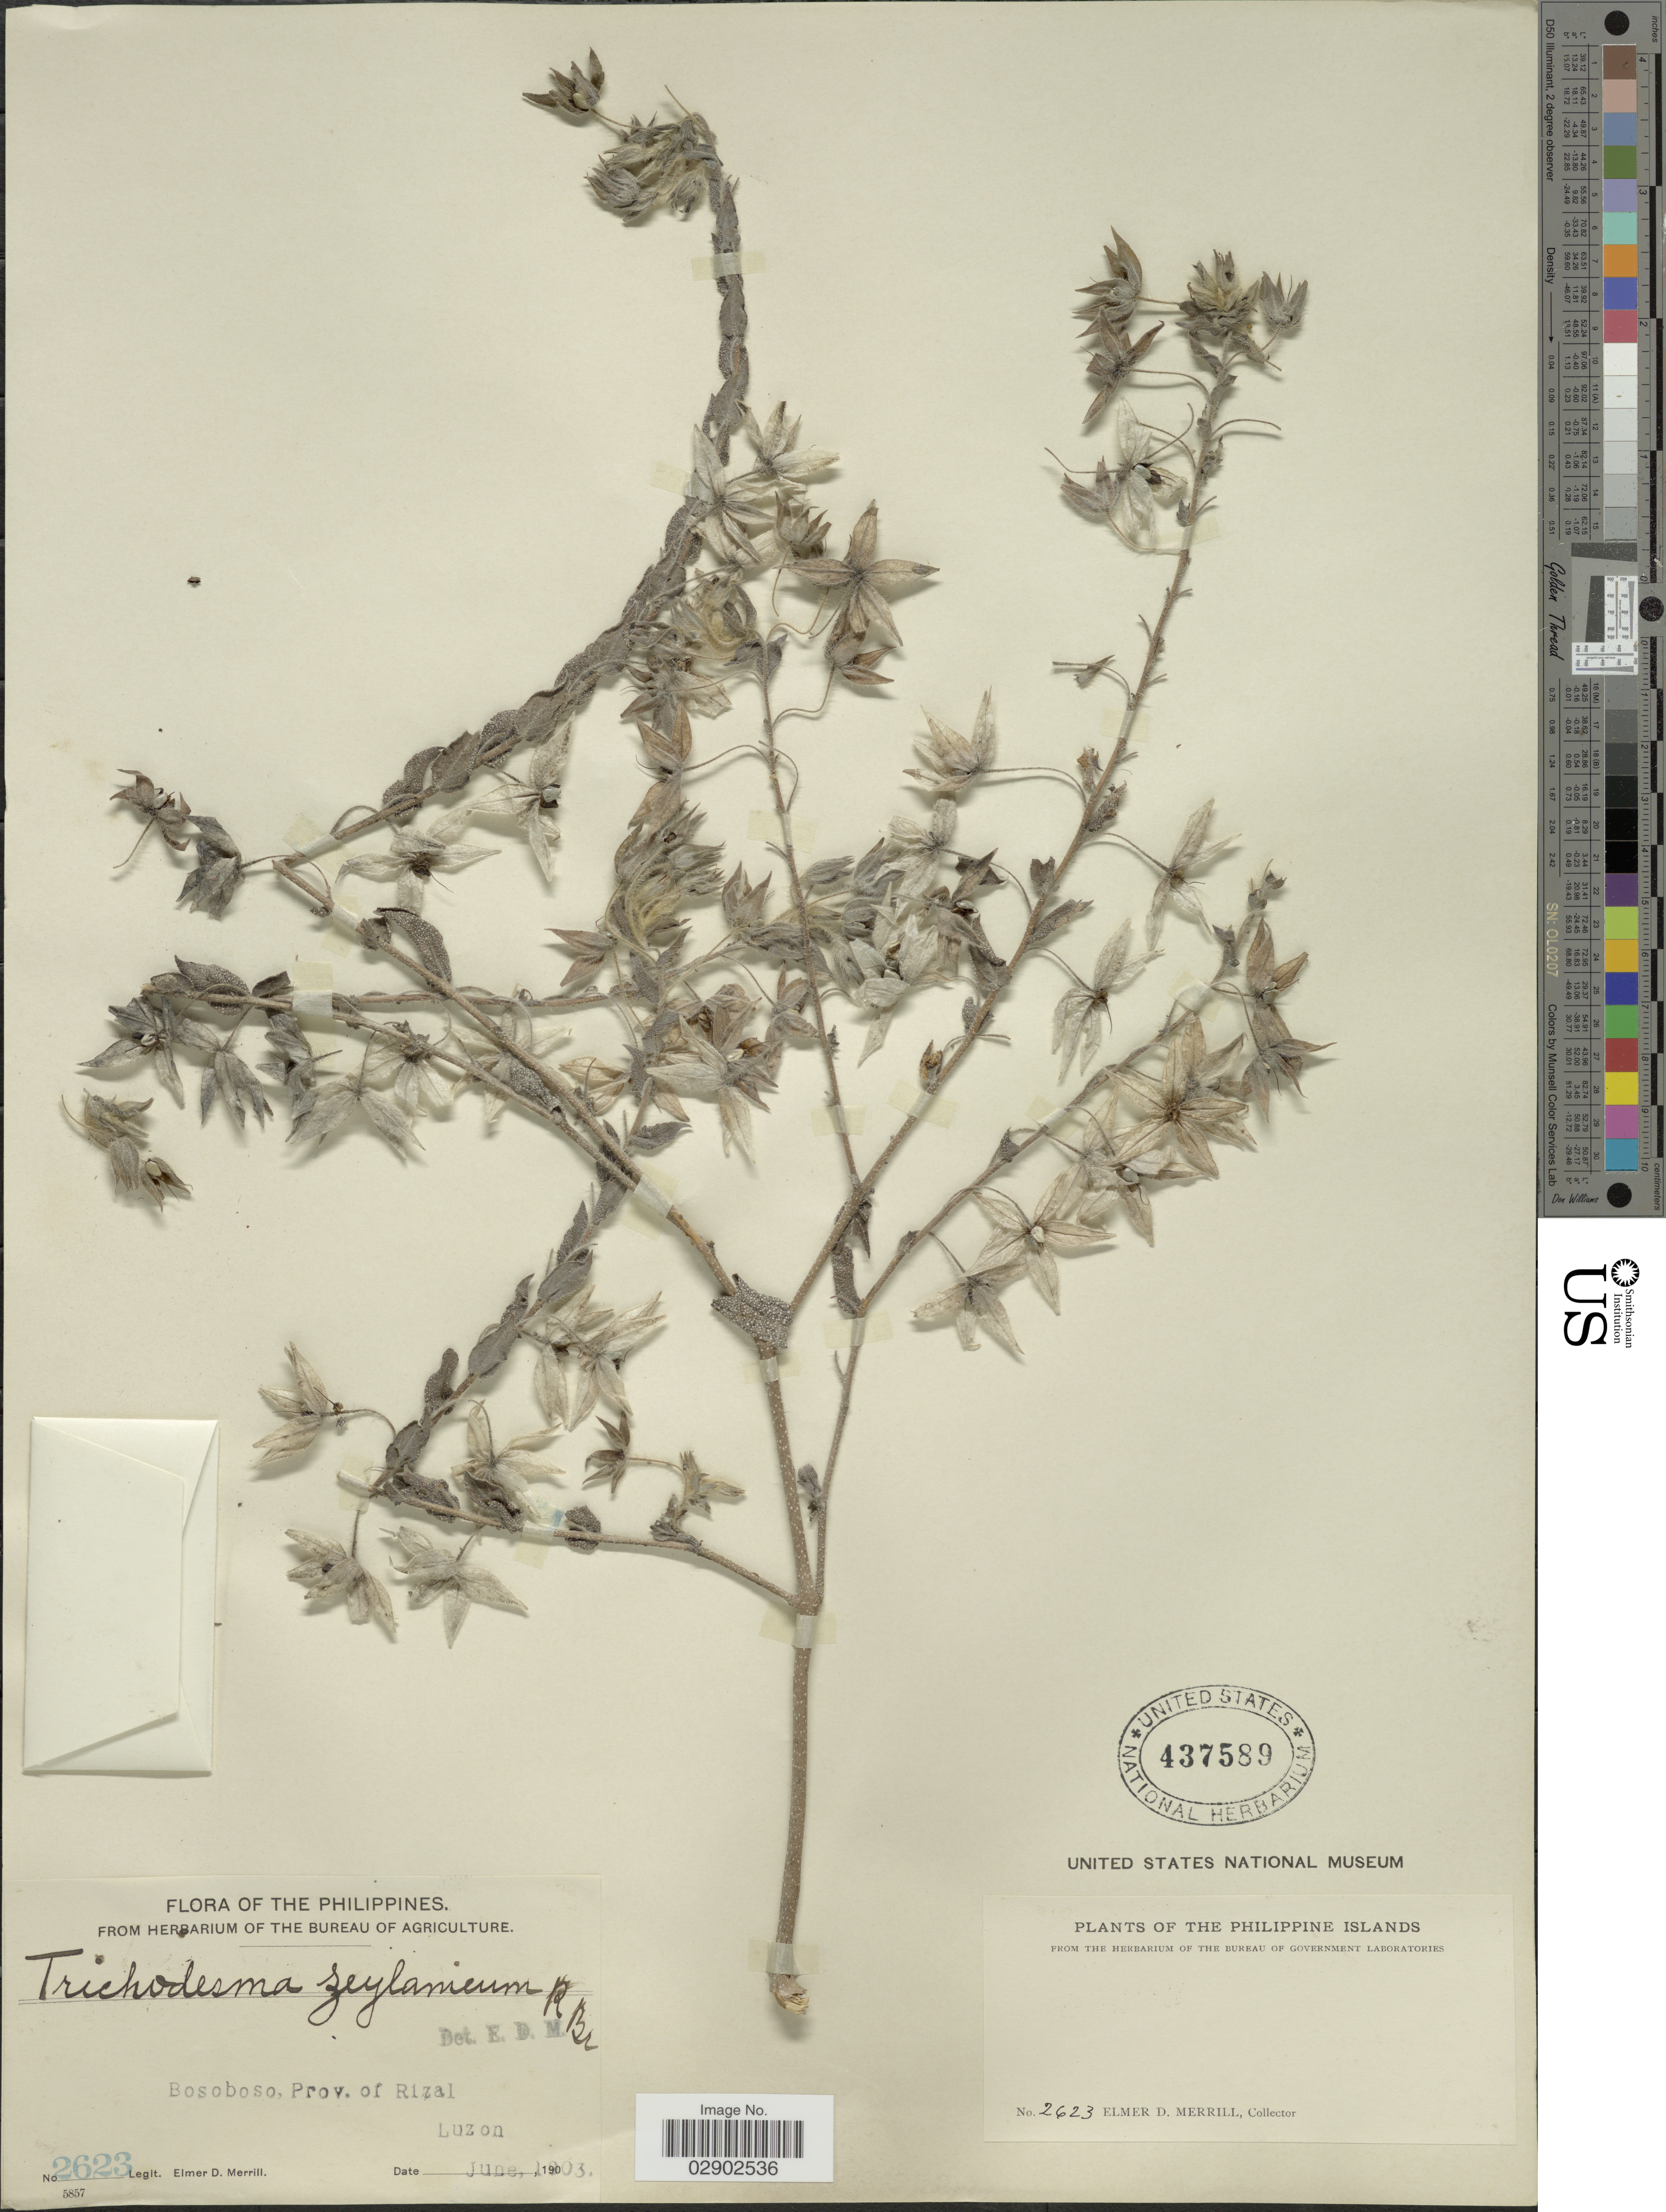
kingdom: Plantae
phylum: Tracheophyta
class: Magnoliopsida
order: Boraginales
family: Boraginaceae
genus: Trichodesma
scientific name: Trichodesma zeylanicum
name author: (Burm. f.) R. Br.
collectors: E. D. Merrill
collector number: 2623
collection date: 1903-06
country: Philippines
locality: Bosoboso, Prov. of Rizal. Luzon.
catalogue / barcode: US 437589